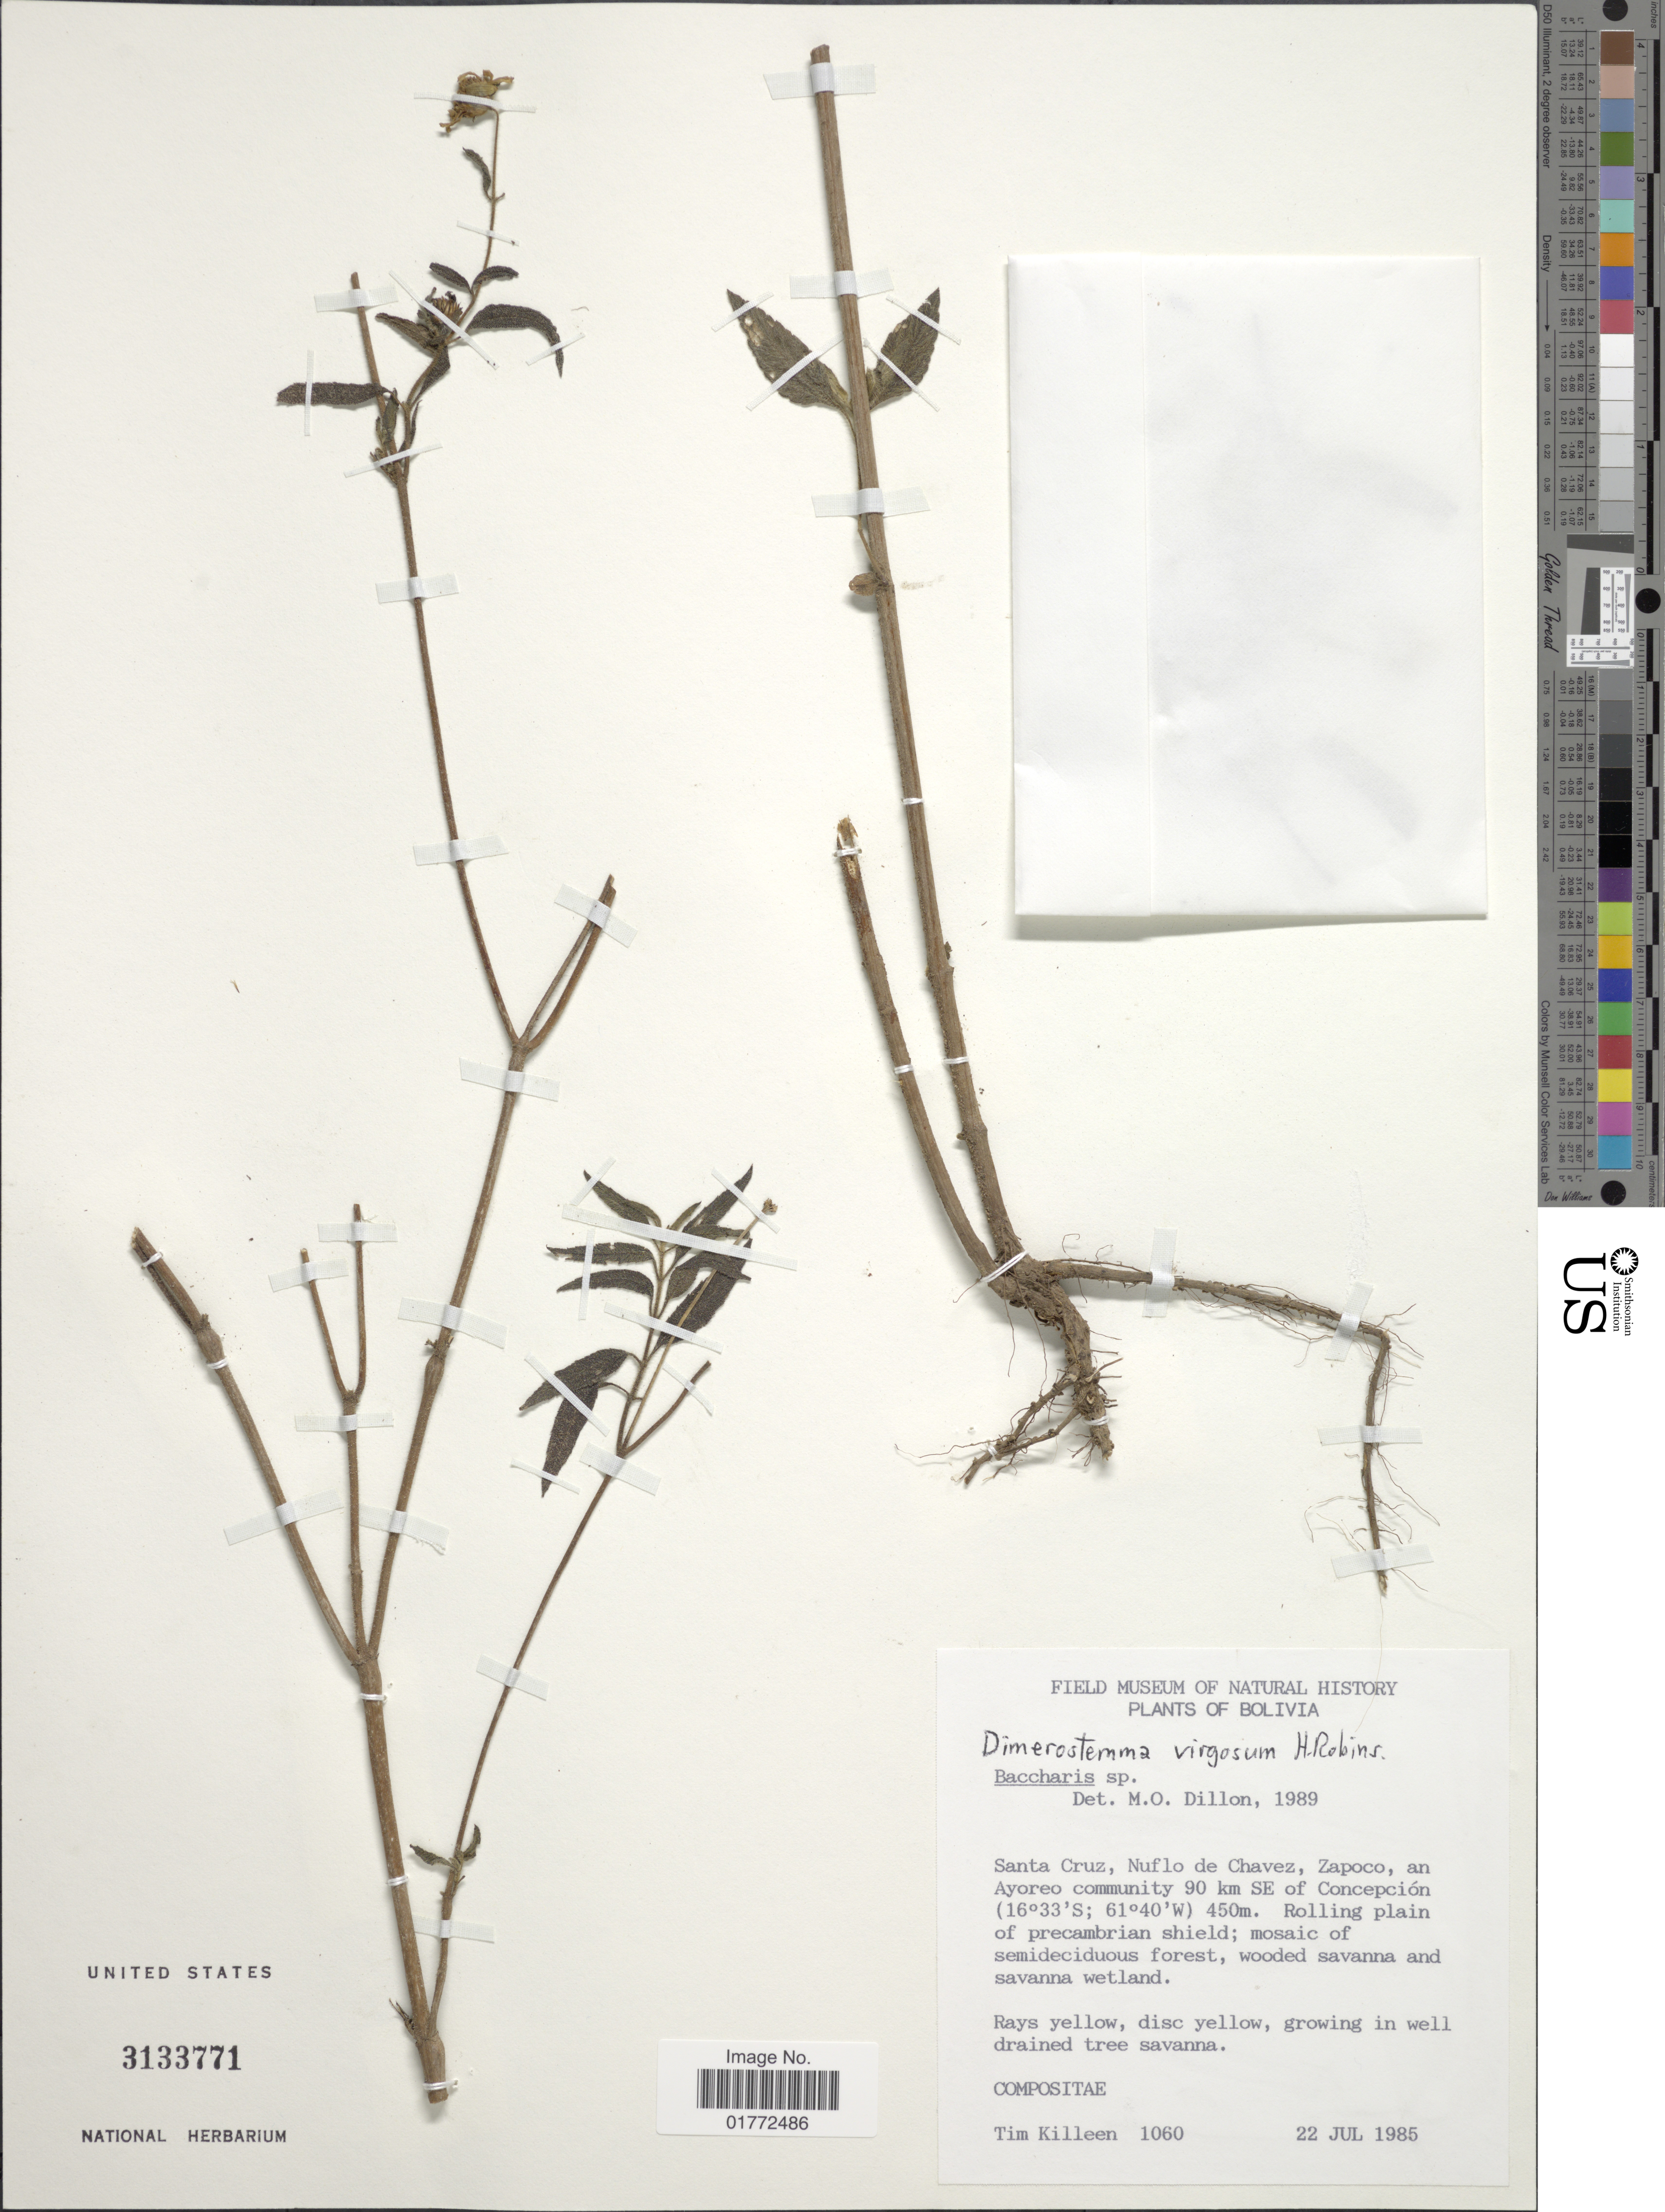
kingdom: Plantae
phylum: Tracheophyta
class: Magnoliopsida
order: Asterales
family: Asteraceae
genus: Dimerostemma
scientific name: Dimerostemma virgatum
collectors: T. J. Killeen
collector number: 1060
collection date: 1985-07-22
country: Bolivia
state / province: Santa Cruz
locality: Nuflo de Chavez, Zapoco, an Ayoreo community 90 km SE of Concepcion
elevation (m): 450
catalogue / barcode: US 3133771